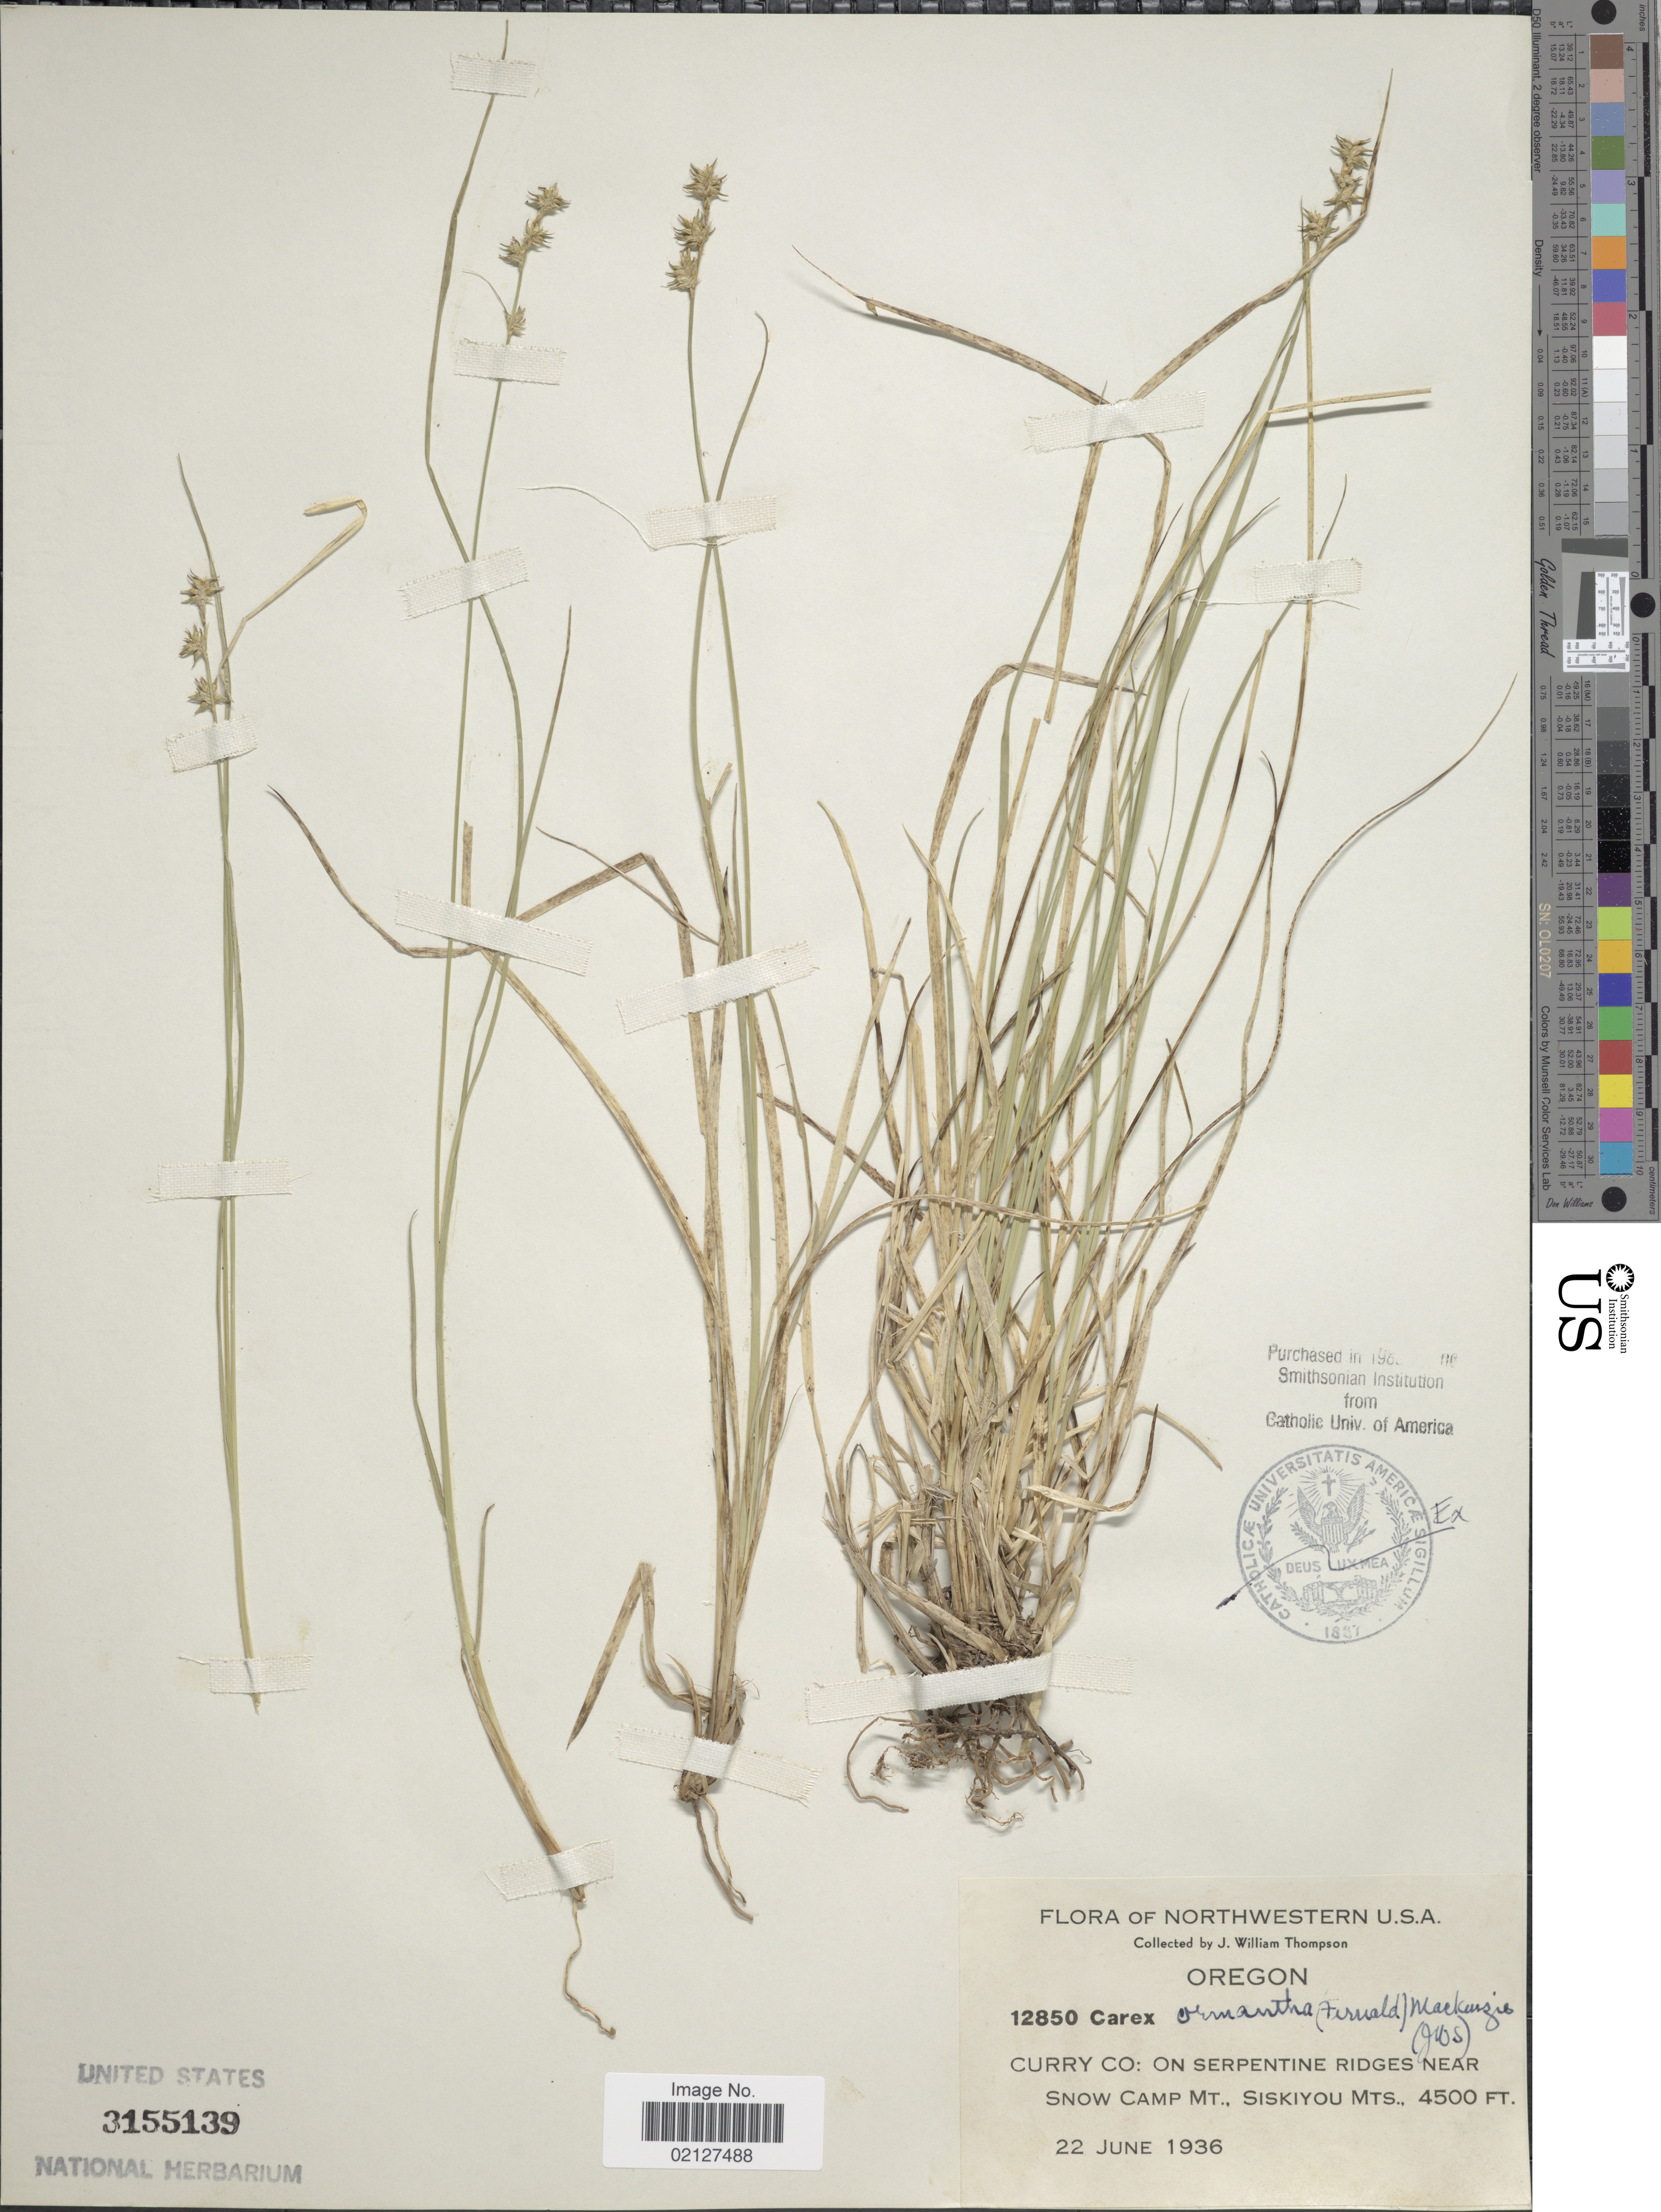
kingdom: Plantae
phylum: Tracheophyta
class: Liliopsida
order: Poales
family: Cyperaceae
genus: Carex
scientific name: Carex echinata subsp. echinata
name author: Murray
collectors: J. W. Thompson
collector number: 12850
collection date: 1939-06-22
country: United States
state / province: Oregon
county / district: Curry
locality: Curry Co.: On serpentine ridges near Snow Camp Mt., Siskiyou Mts.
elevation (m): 1372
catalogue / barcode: US 3155139